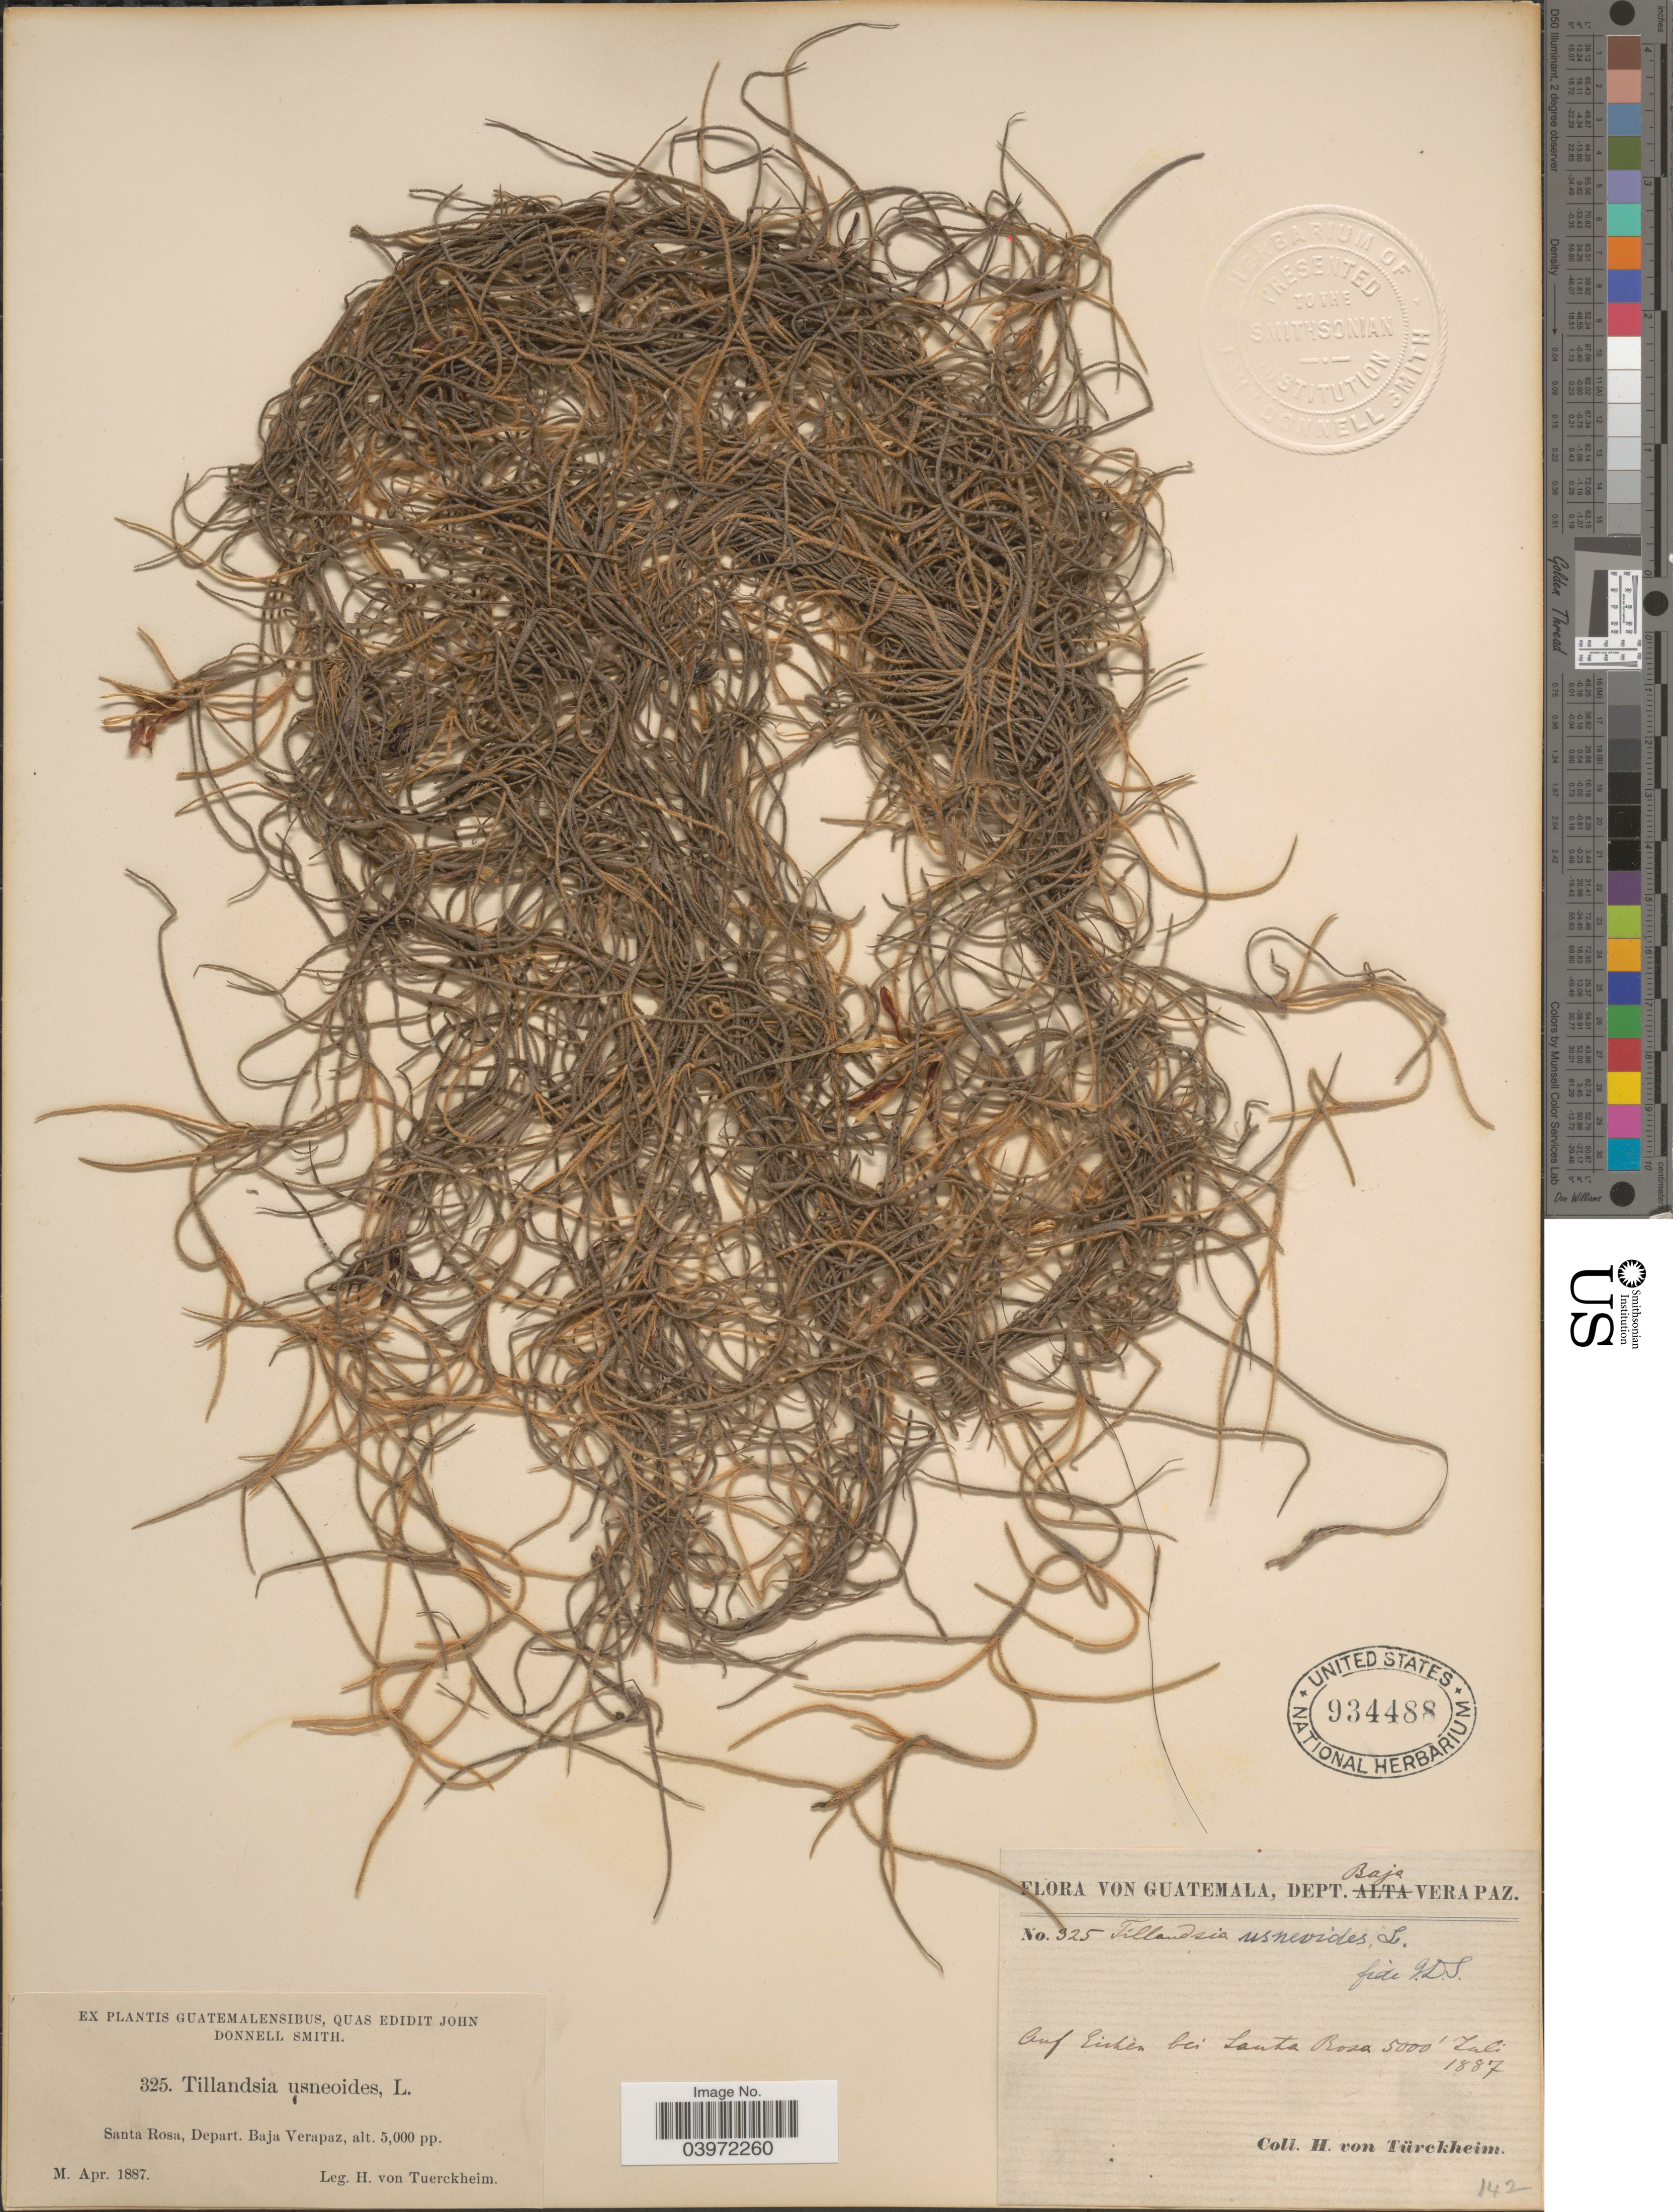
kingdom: Plantae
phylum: Tracheophyta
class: Liliopsida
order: Poales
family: Bromeliaceae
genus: Tillandsia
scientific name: Tillandsia usneoides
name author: (L.) L.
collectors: H. von Türckheim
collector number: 325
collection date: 1887-04/1887-07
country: Guatemala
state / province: Baja Verapaz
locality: Dept. Baja Verapaz. Auf Eichen bei Santa Rosa.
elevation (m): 1524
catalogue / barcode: US 934488